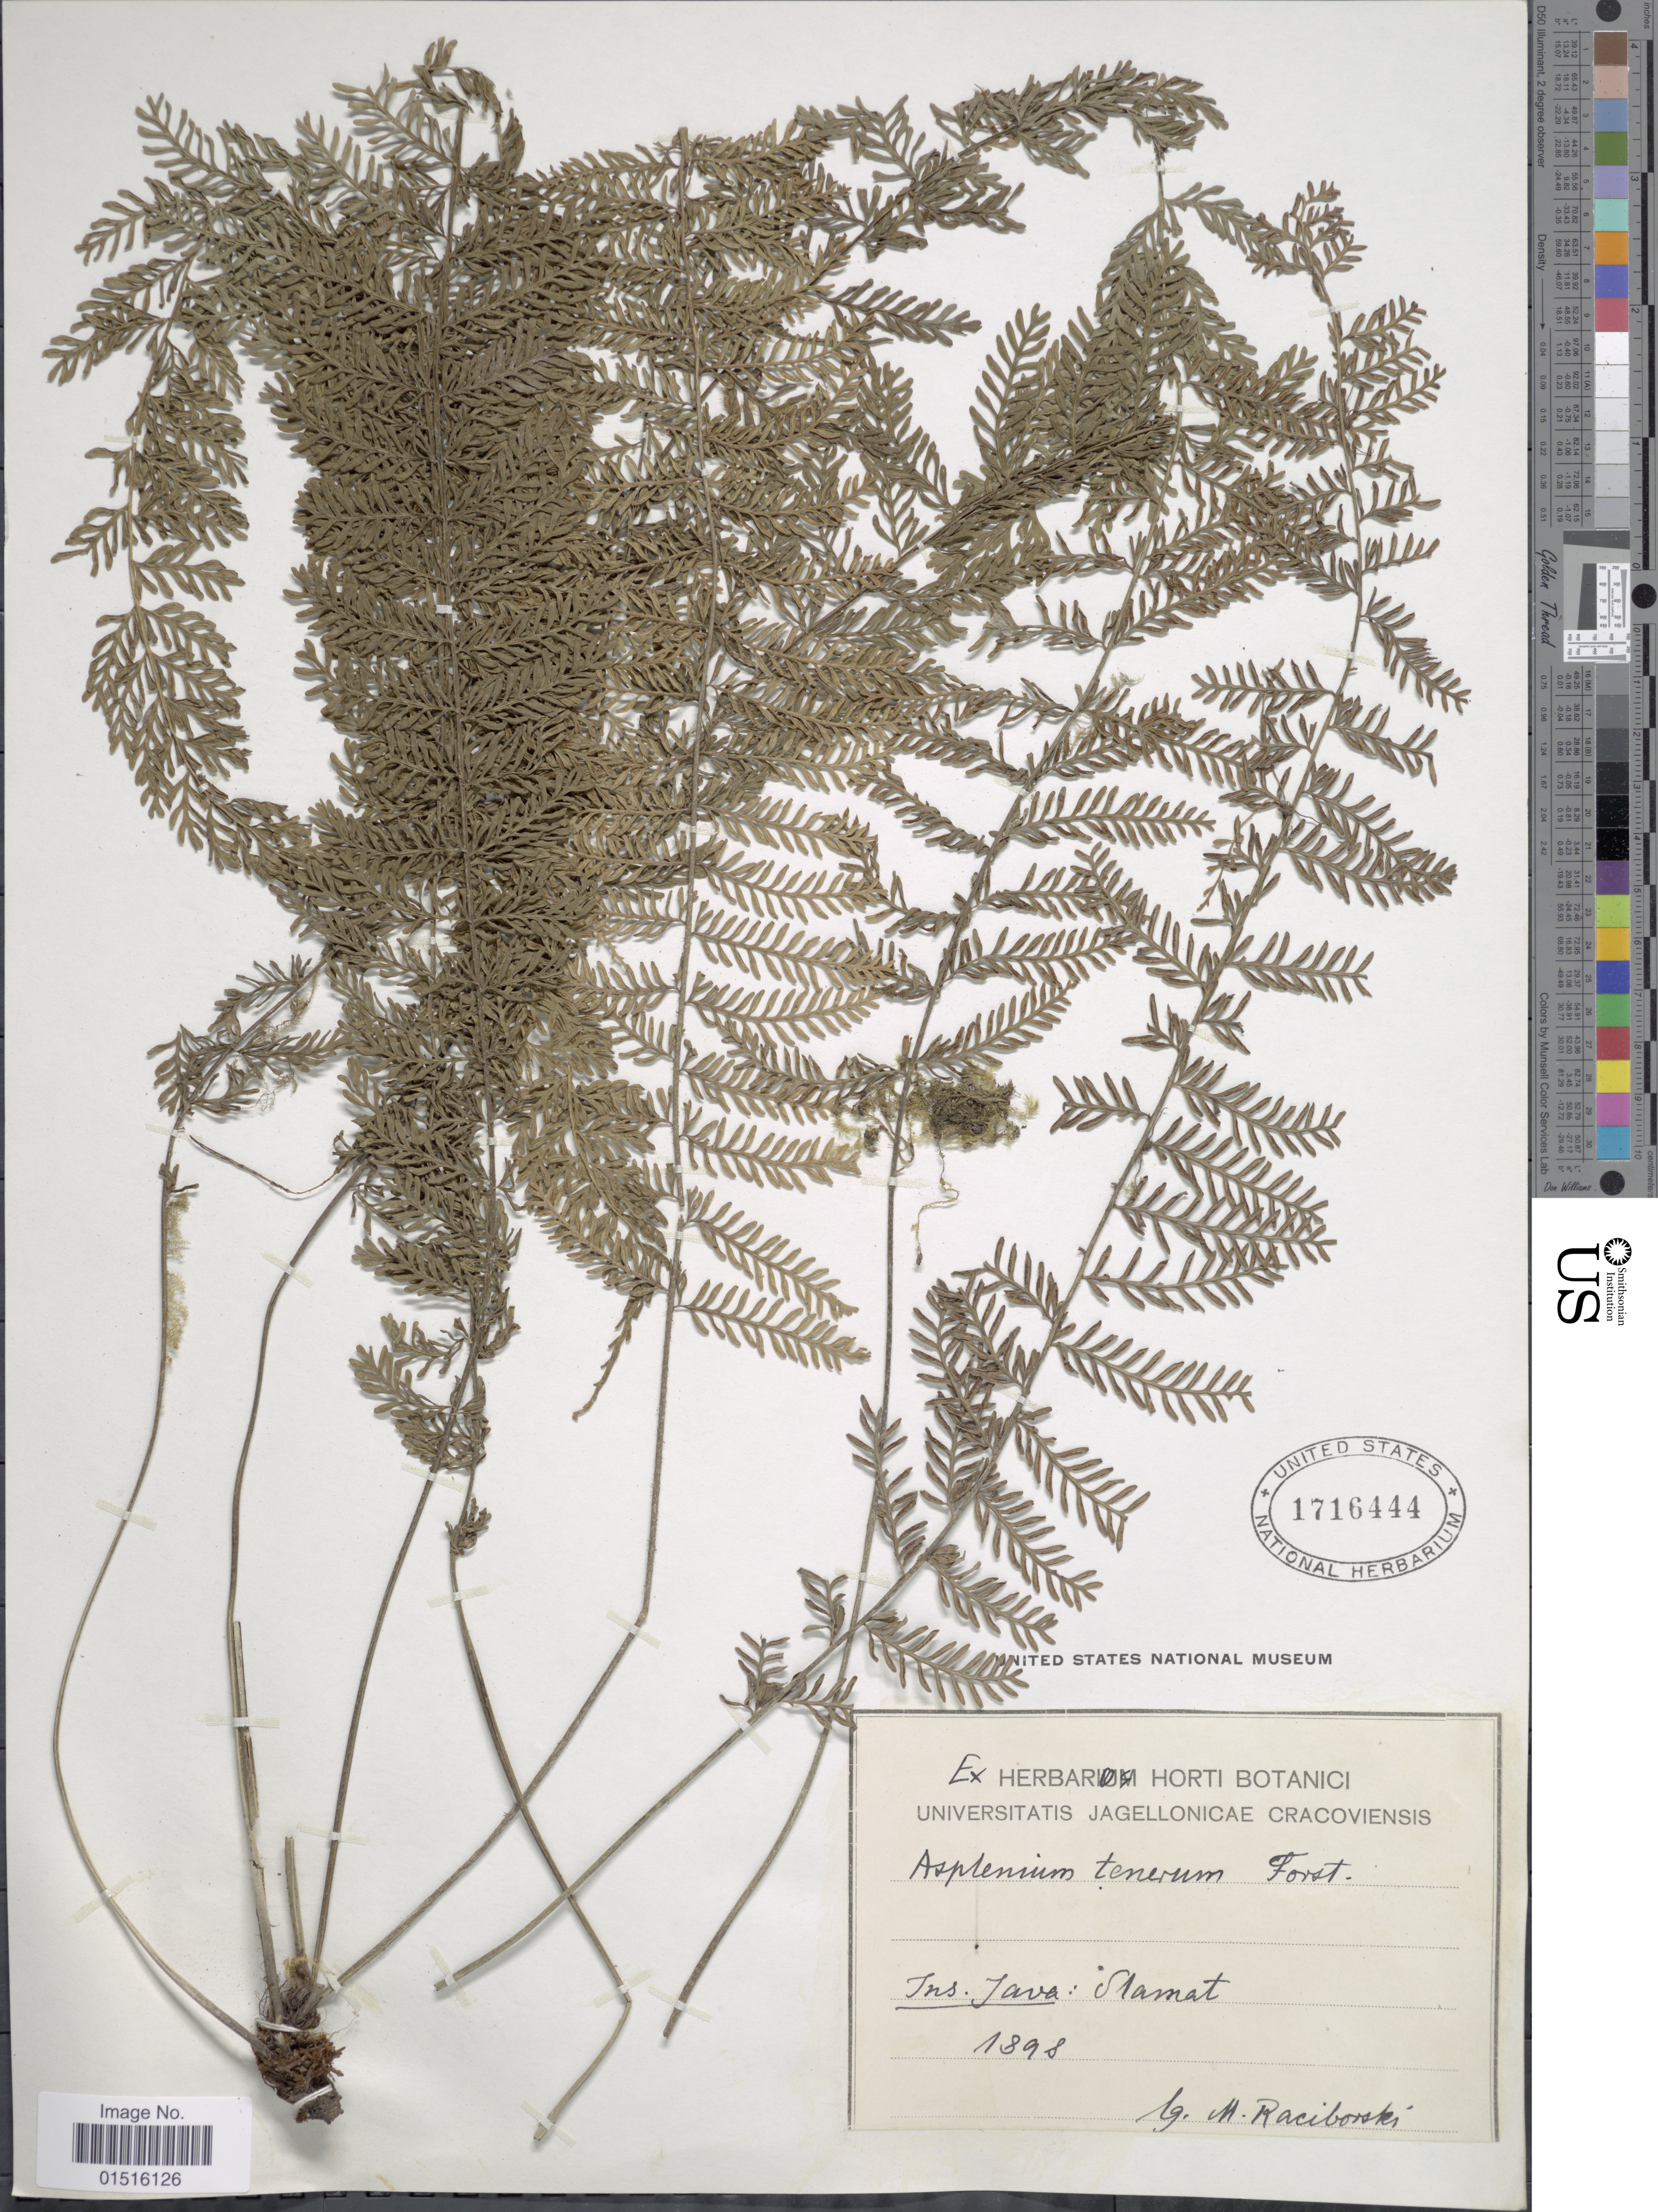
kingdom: Plantae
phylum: Tracheophyta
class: Polypodiopsida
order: Polypodiales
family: Aspleniaceae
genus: Asplenium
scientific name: Asplenium belangeri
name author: Bory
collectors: M. Raciborski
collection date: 1898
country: Indonesia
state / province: Java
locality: Slamat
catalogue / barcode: US 1716444